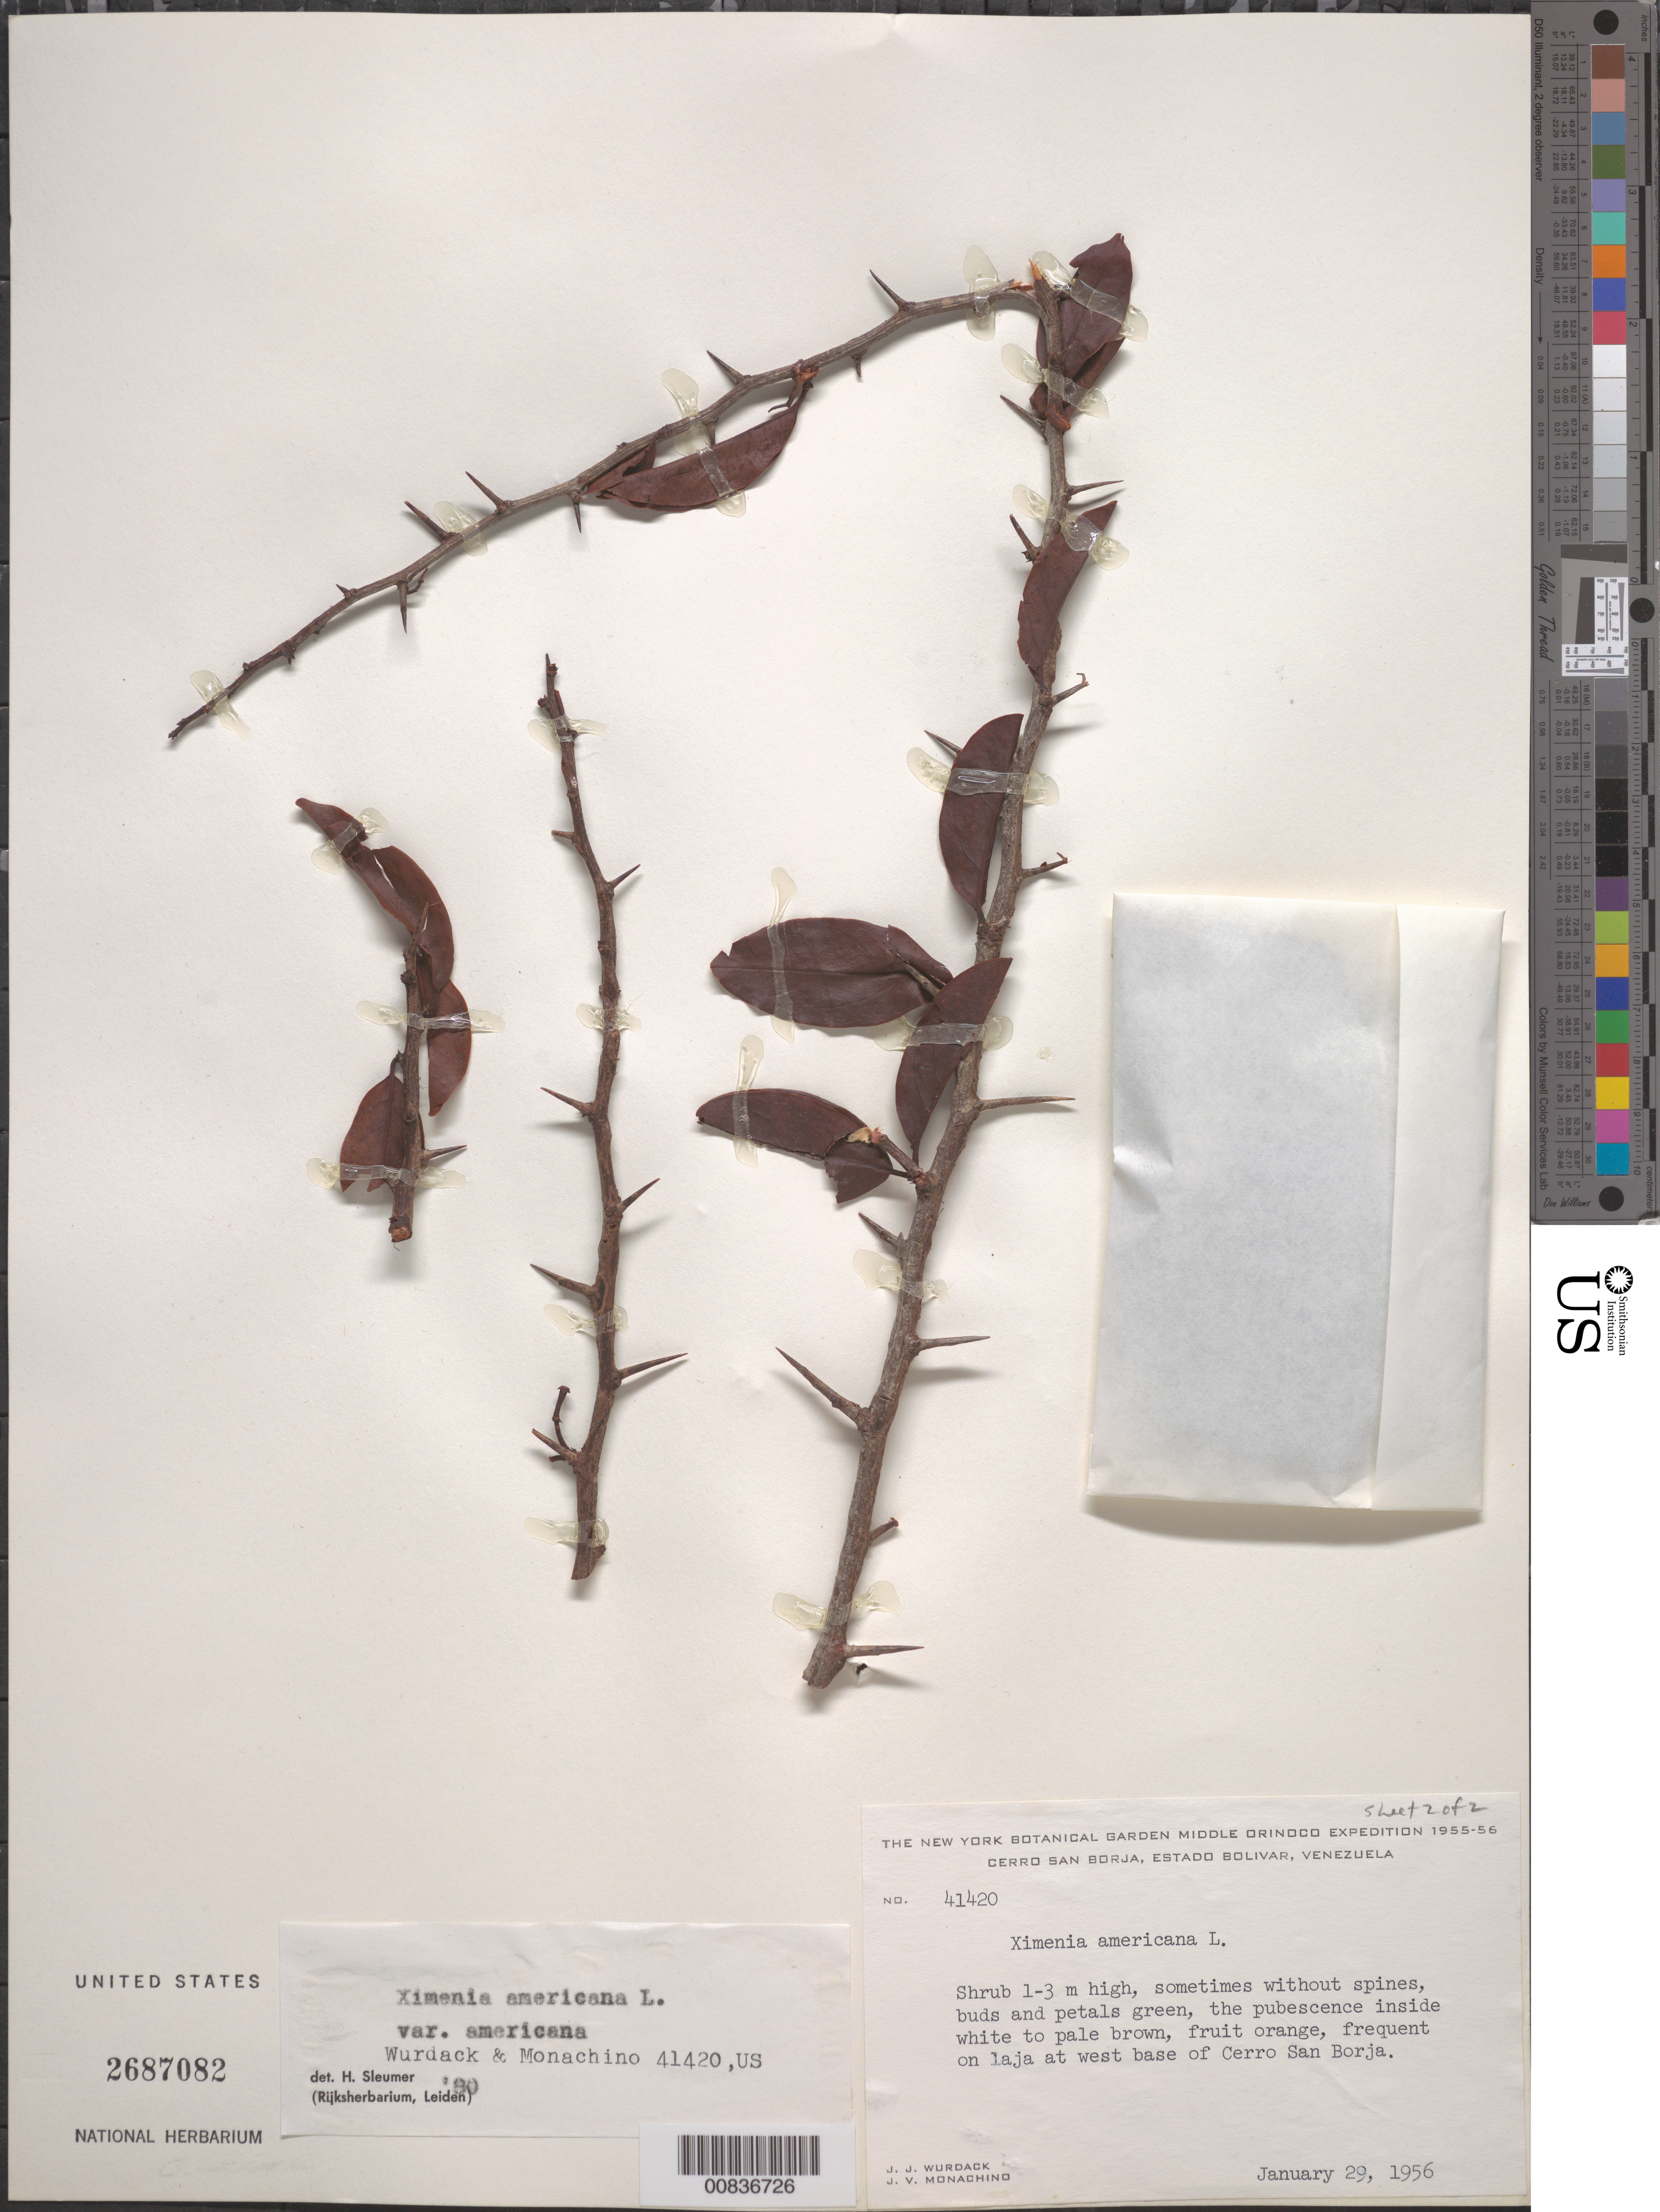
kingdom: Plantae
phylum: Tracheophyta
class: Magnoliopsida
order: Santalales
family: Ximeniaceae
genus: Ximenia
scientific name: Ximenia americana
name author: L.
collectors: J. J. Wurdack & J. V. Monachino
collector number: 41420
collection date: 1956-01-29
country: Venezuela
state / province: Bolivar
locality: Cerro San Borja. Frequent on laja at west base of Cerro San Borja.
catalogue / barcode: US 2687082